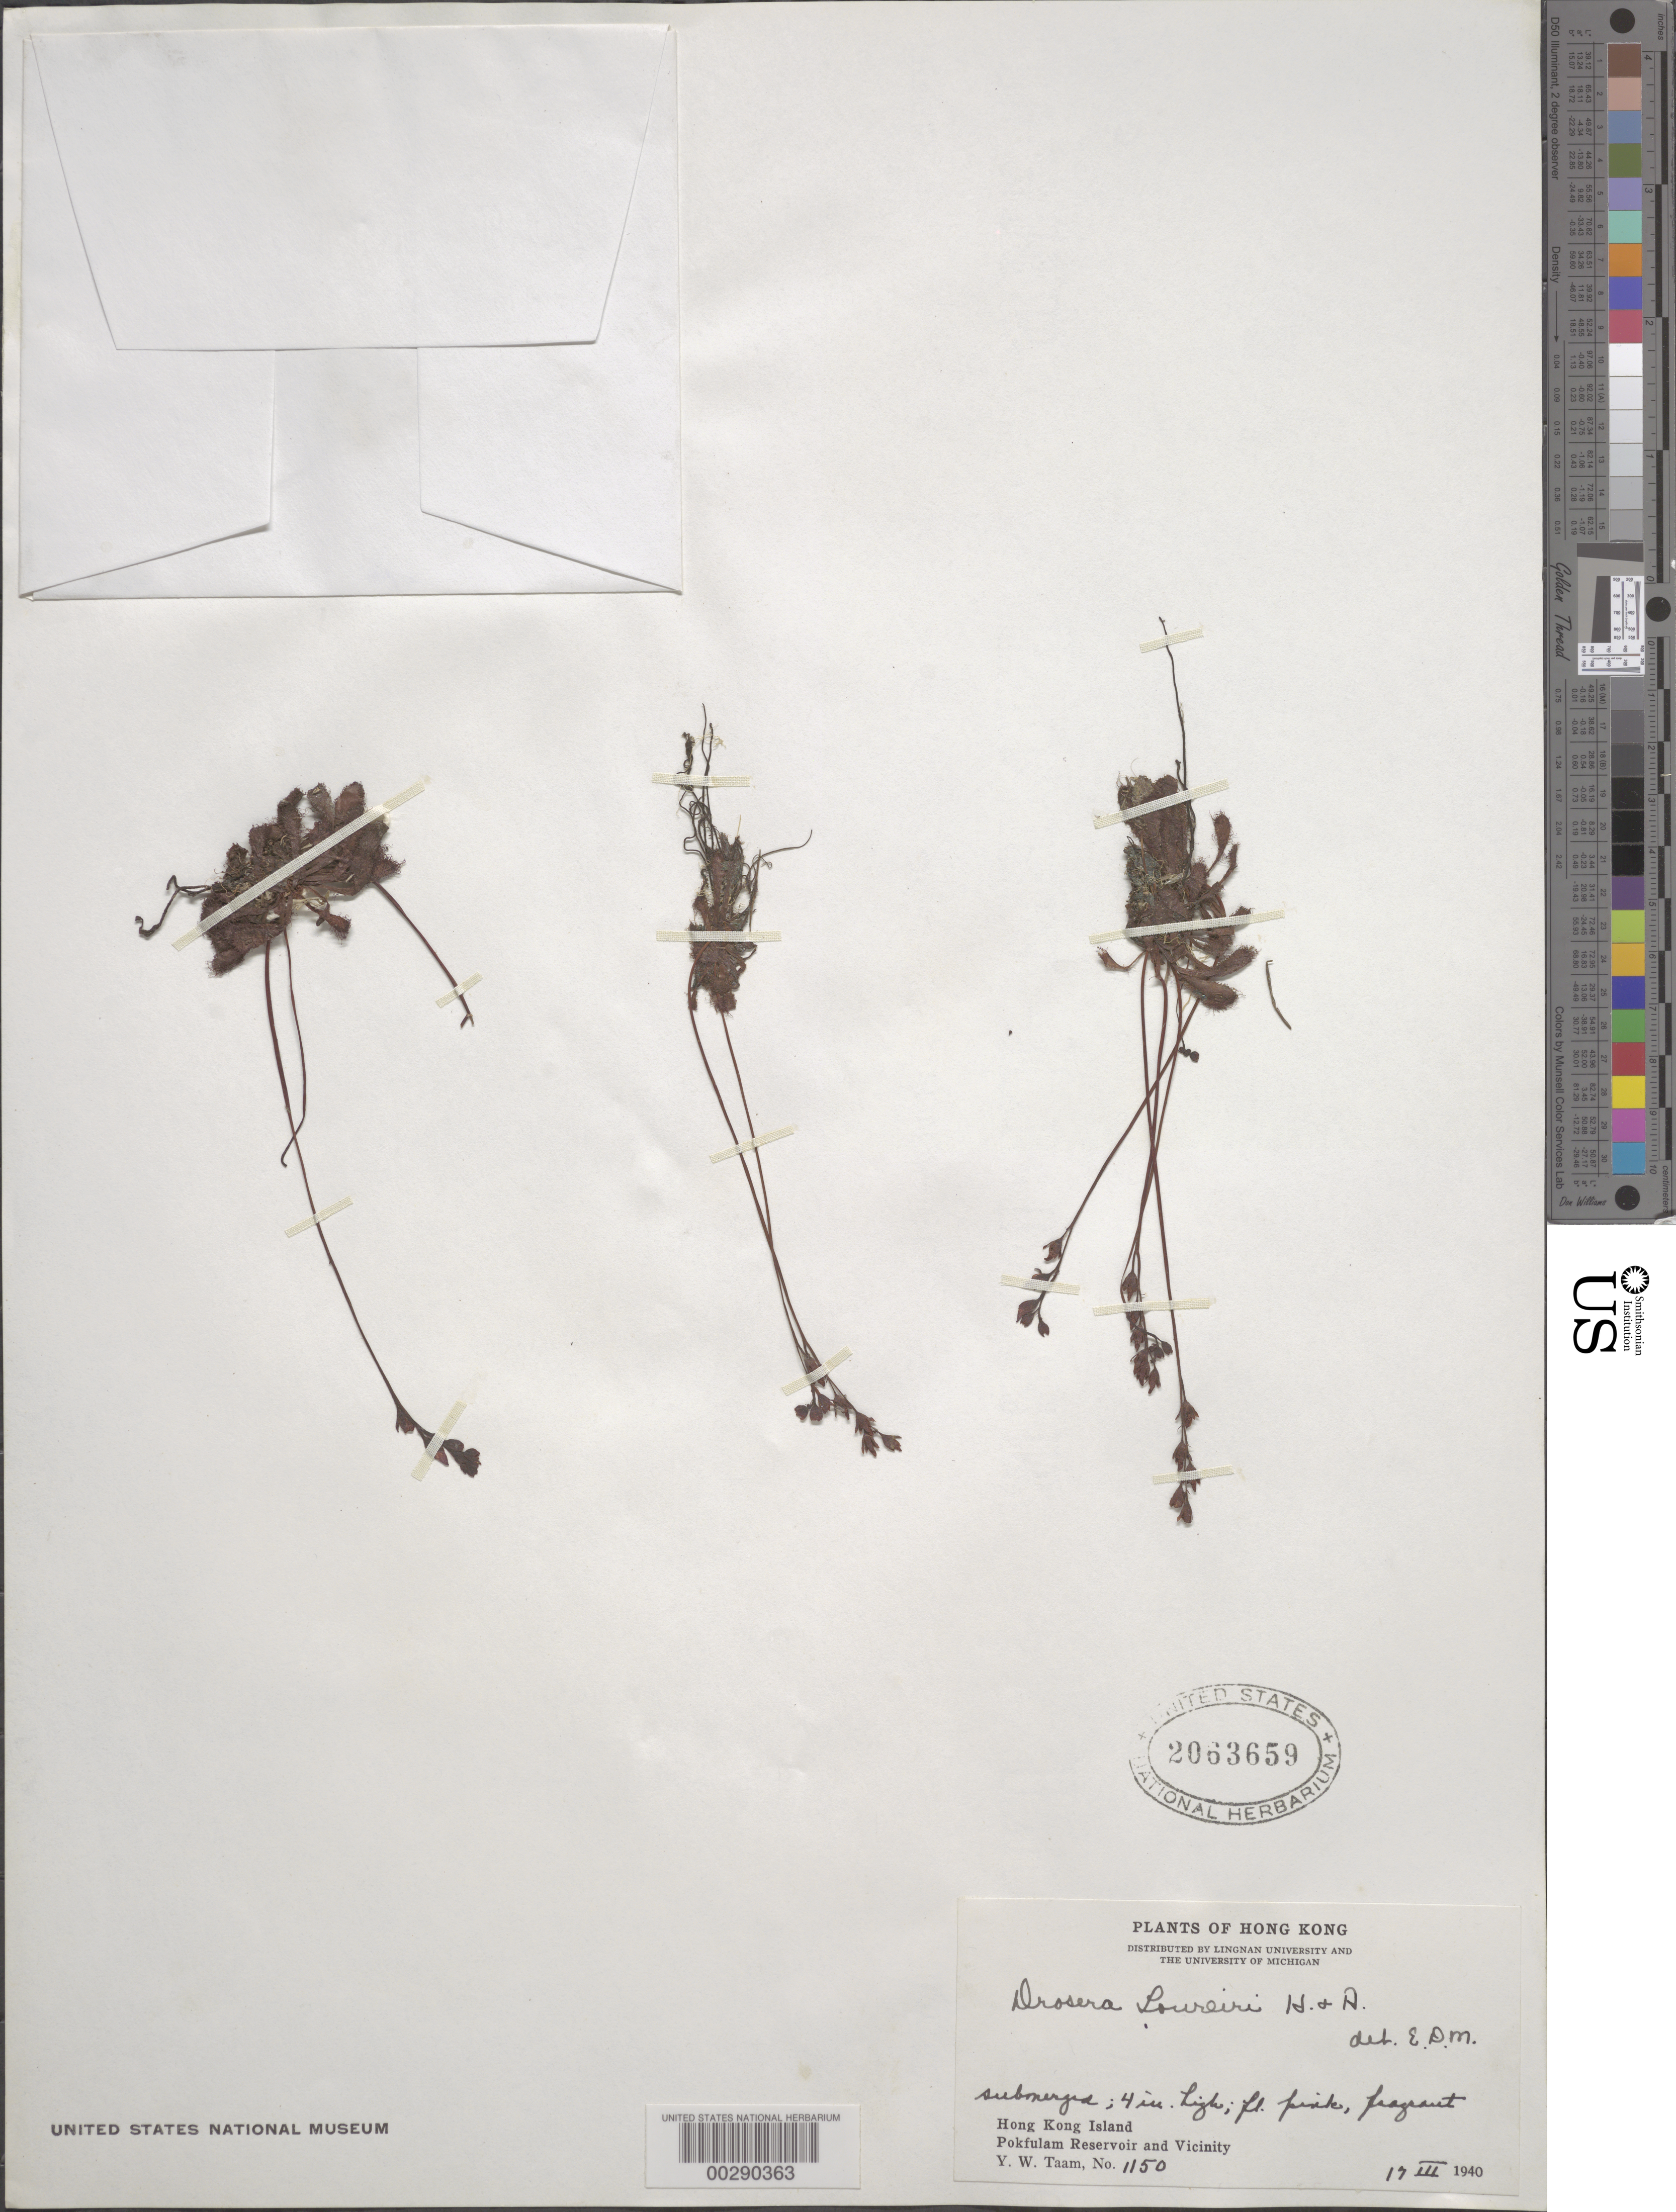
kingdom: Plantae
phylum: Tracheophyta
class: Magnoliopsida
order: Caryophyllales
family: Droseraceae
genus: Drosera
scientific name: Drosera loureiri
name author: Hook. & Arn.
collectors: Y. W. Taam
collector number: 1150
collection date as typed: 17 Mar 1940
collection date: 1940-03-17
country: China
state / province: Hong Kong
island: Hong Kong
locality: Pokfulam reservoir and vicinity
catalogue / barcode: US 2063659